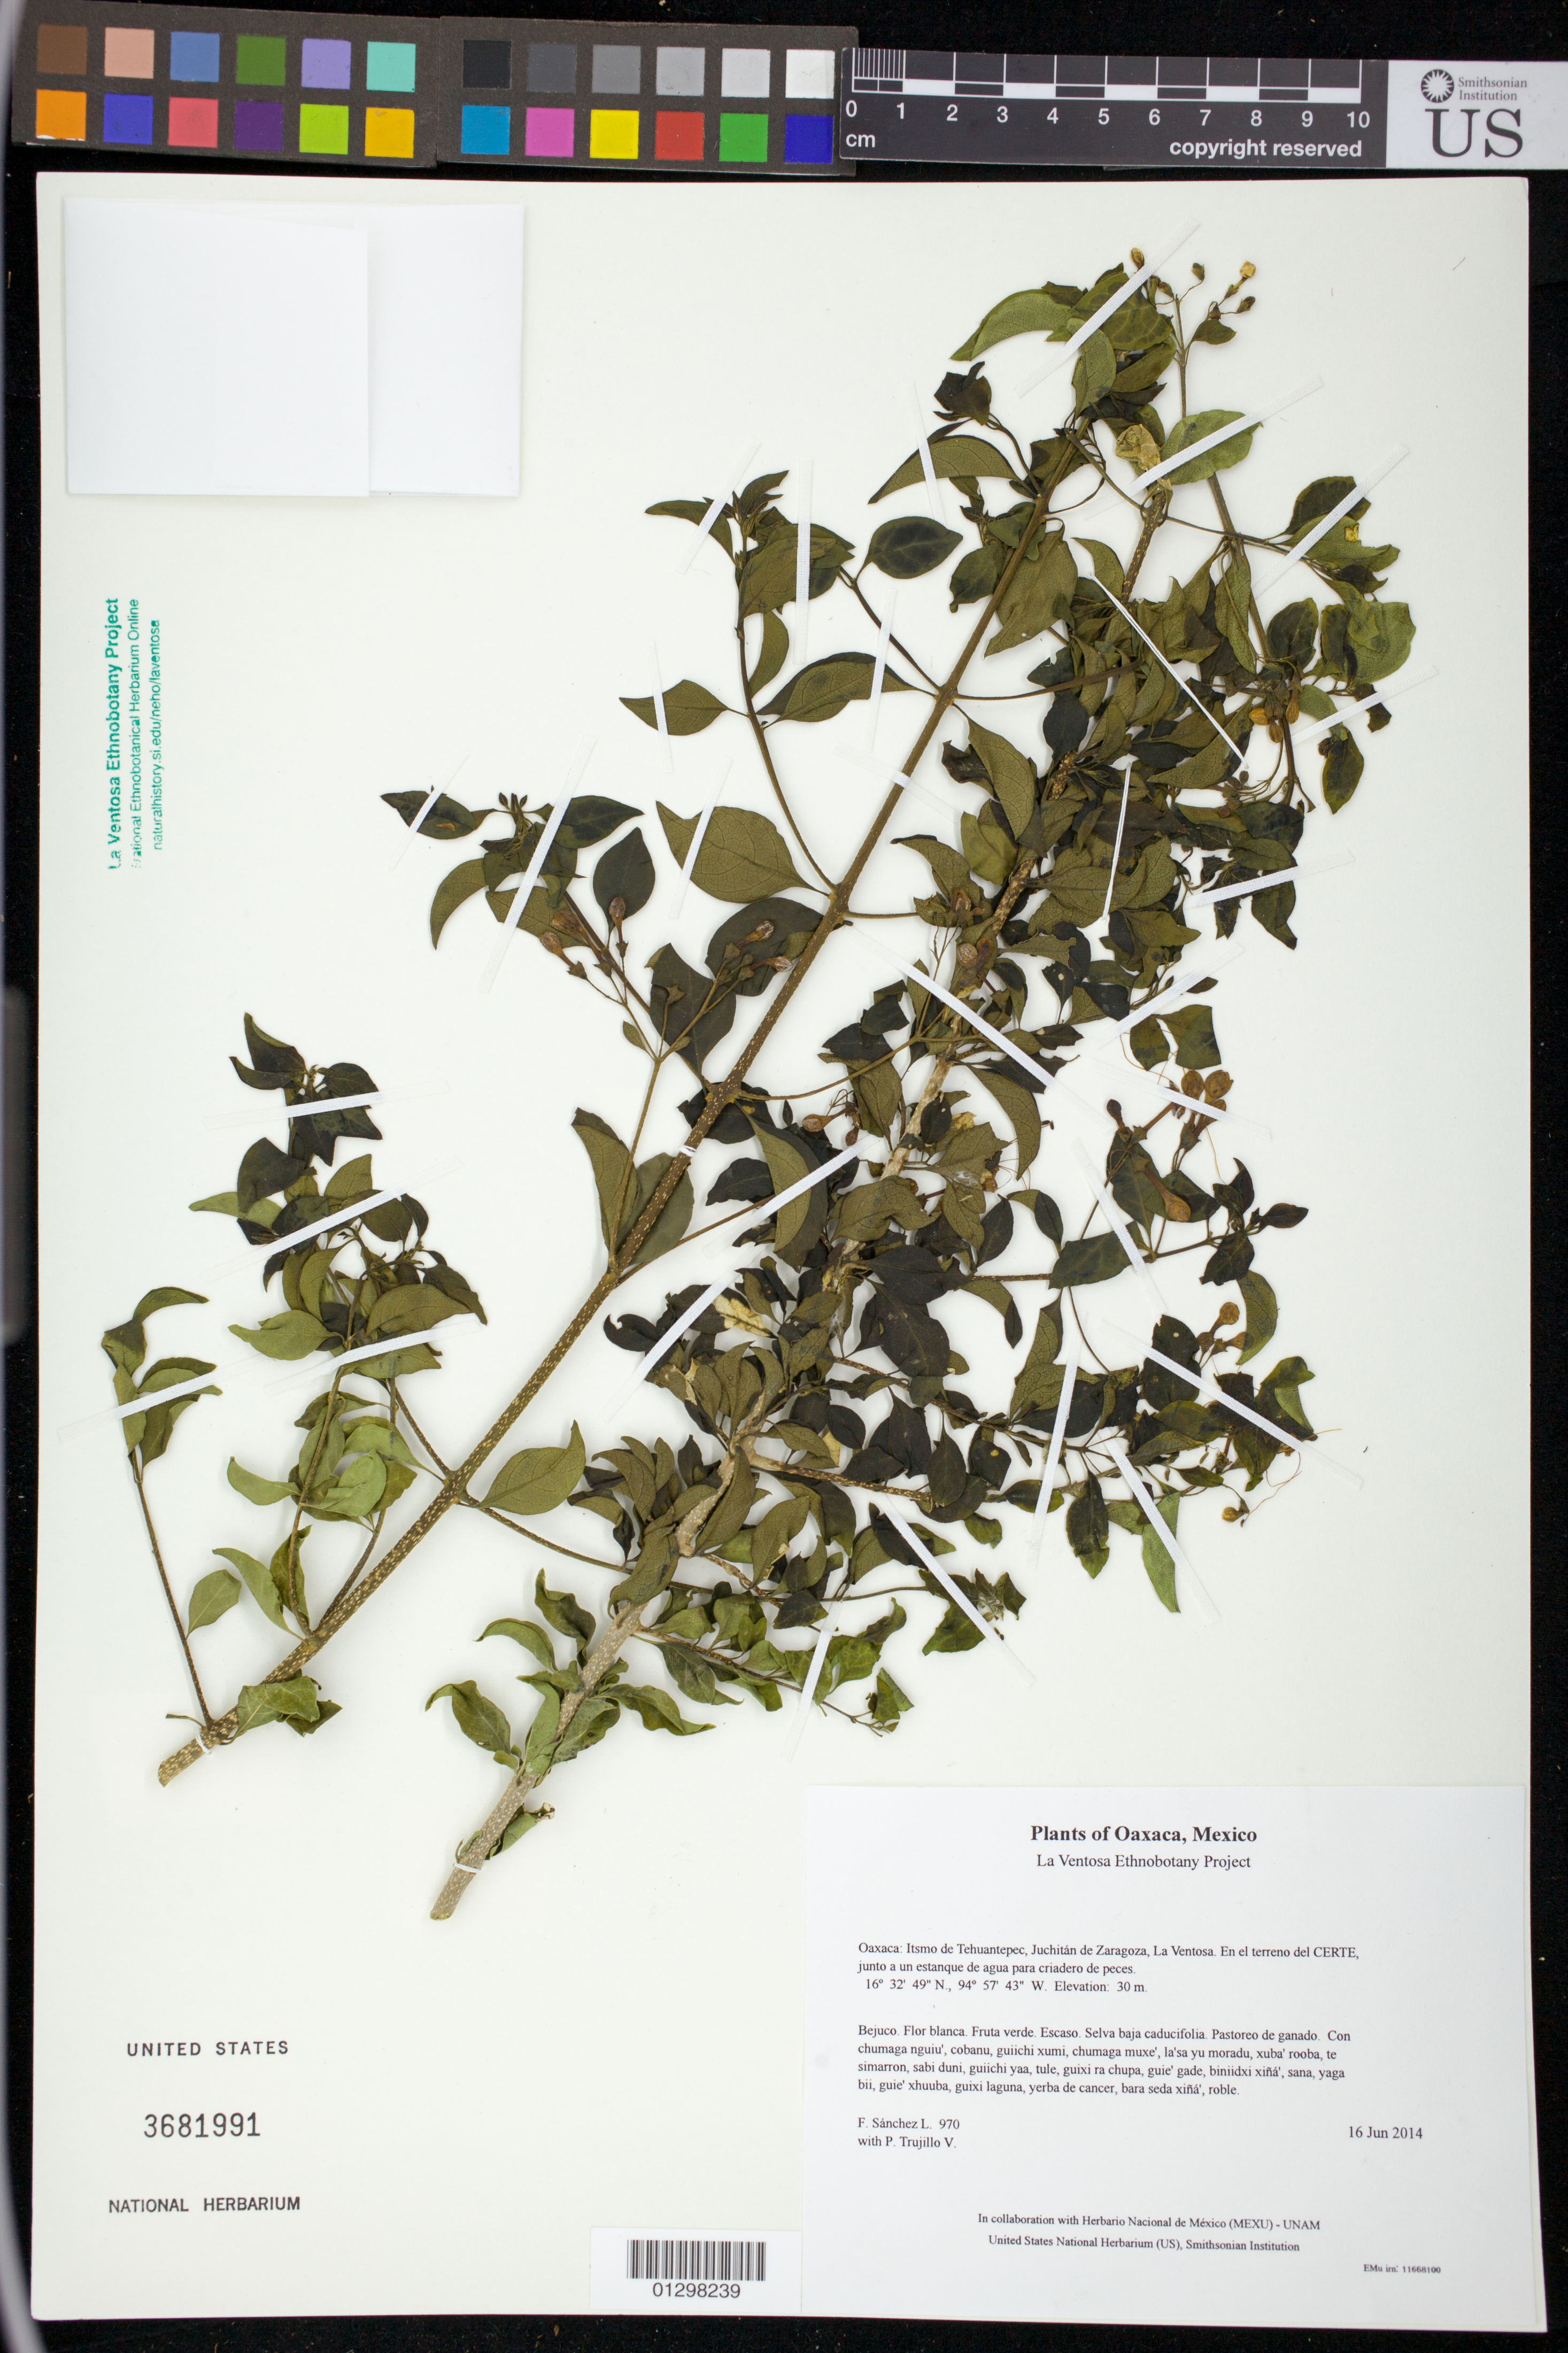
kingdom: Plantae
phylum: Tracheophyta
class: Magnoliopsida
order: Lamiales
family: Lamiaceae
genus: Clerodendrum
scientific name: Clerodendrum ligustrinum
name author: (Jacq.) R. Br.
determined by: Velasco G., Kenia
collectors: F. Sánchez L. & P. Trujillo V.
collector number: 970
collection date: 2014-06-16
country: Mexico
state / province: Oaxaca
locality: Itsmo de Tehuantepec, Juchitán de Zaragoza, La Ventosa. En el terreno del CERTE, junto a un estanque de agua para criadero de peces.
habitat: Selva baja caducifolia. Pastoreo de ganado.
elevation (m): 30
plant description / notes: JEBOT, MEXU, SERO, US; Luba'. Guie' naquichi'. Cuaananaxhi naga'. Huaxie'.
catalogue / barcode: US 3681991